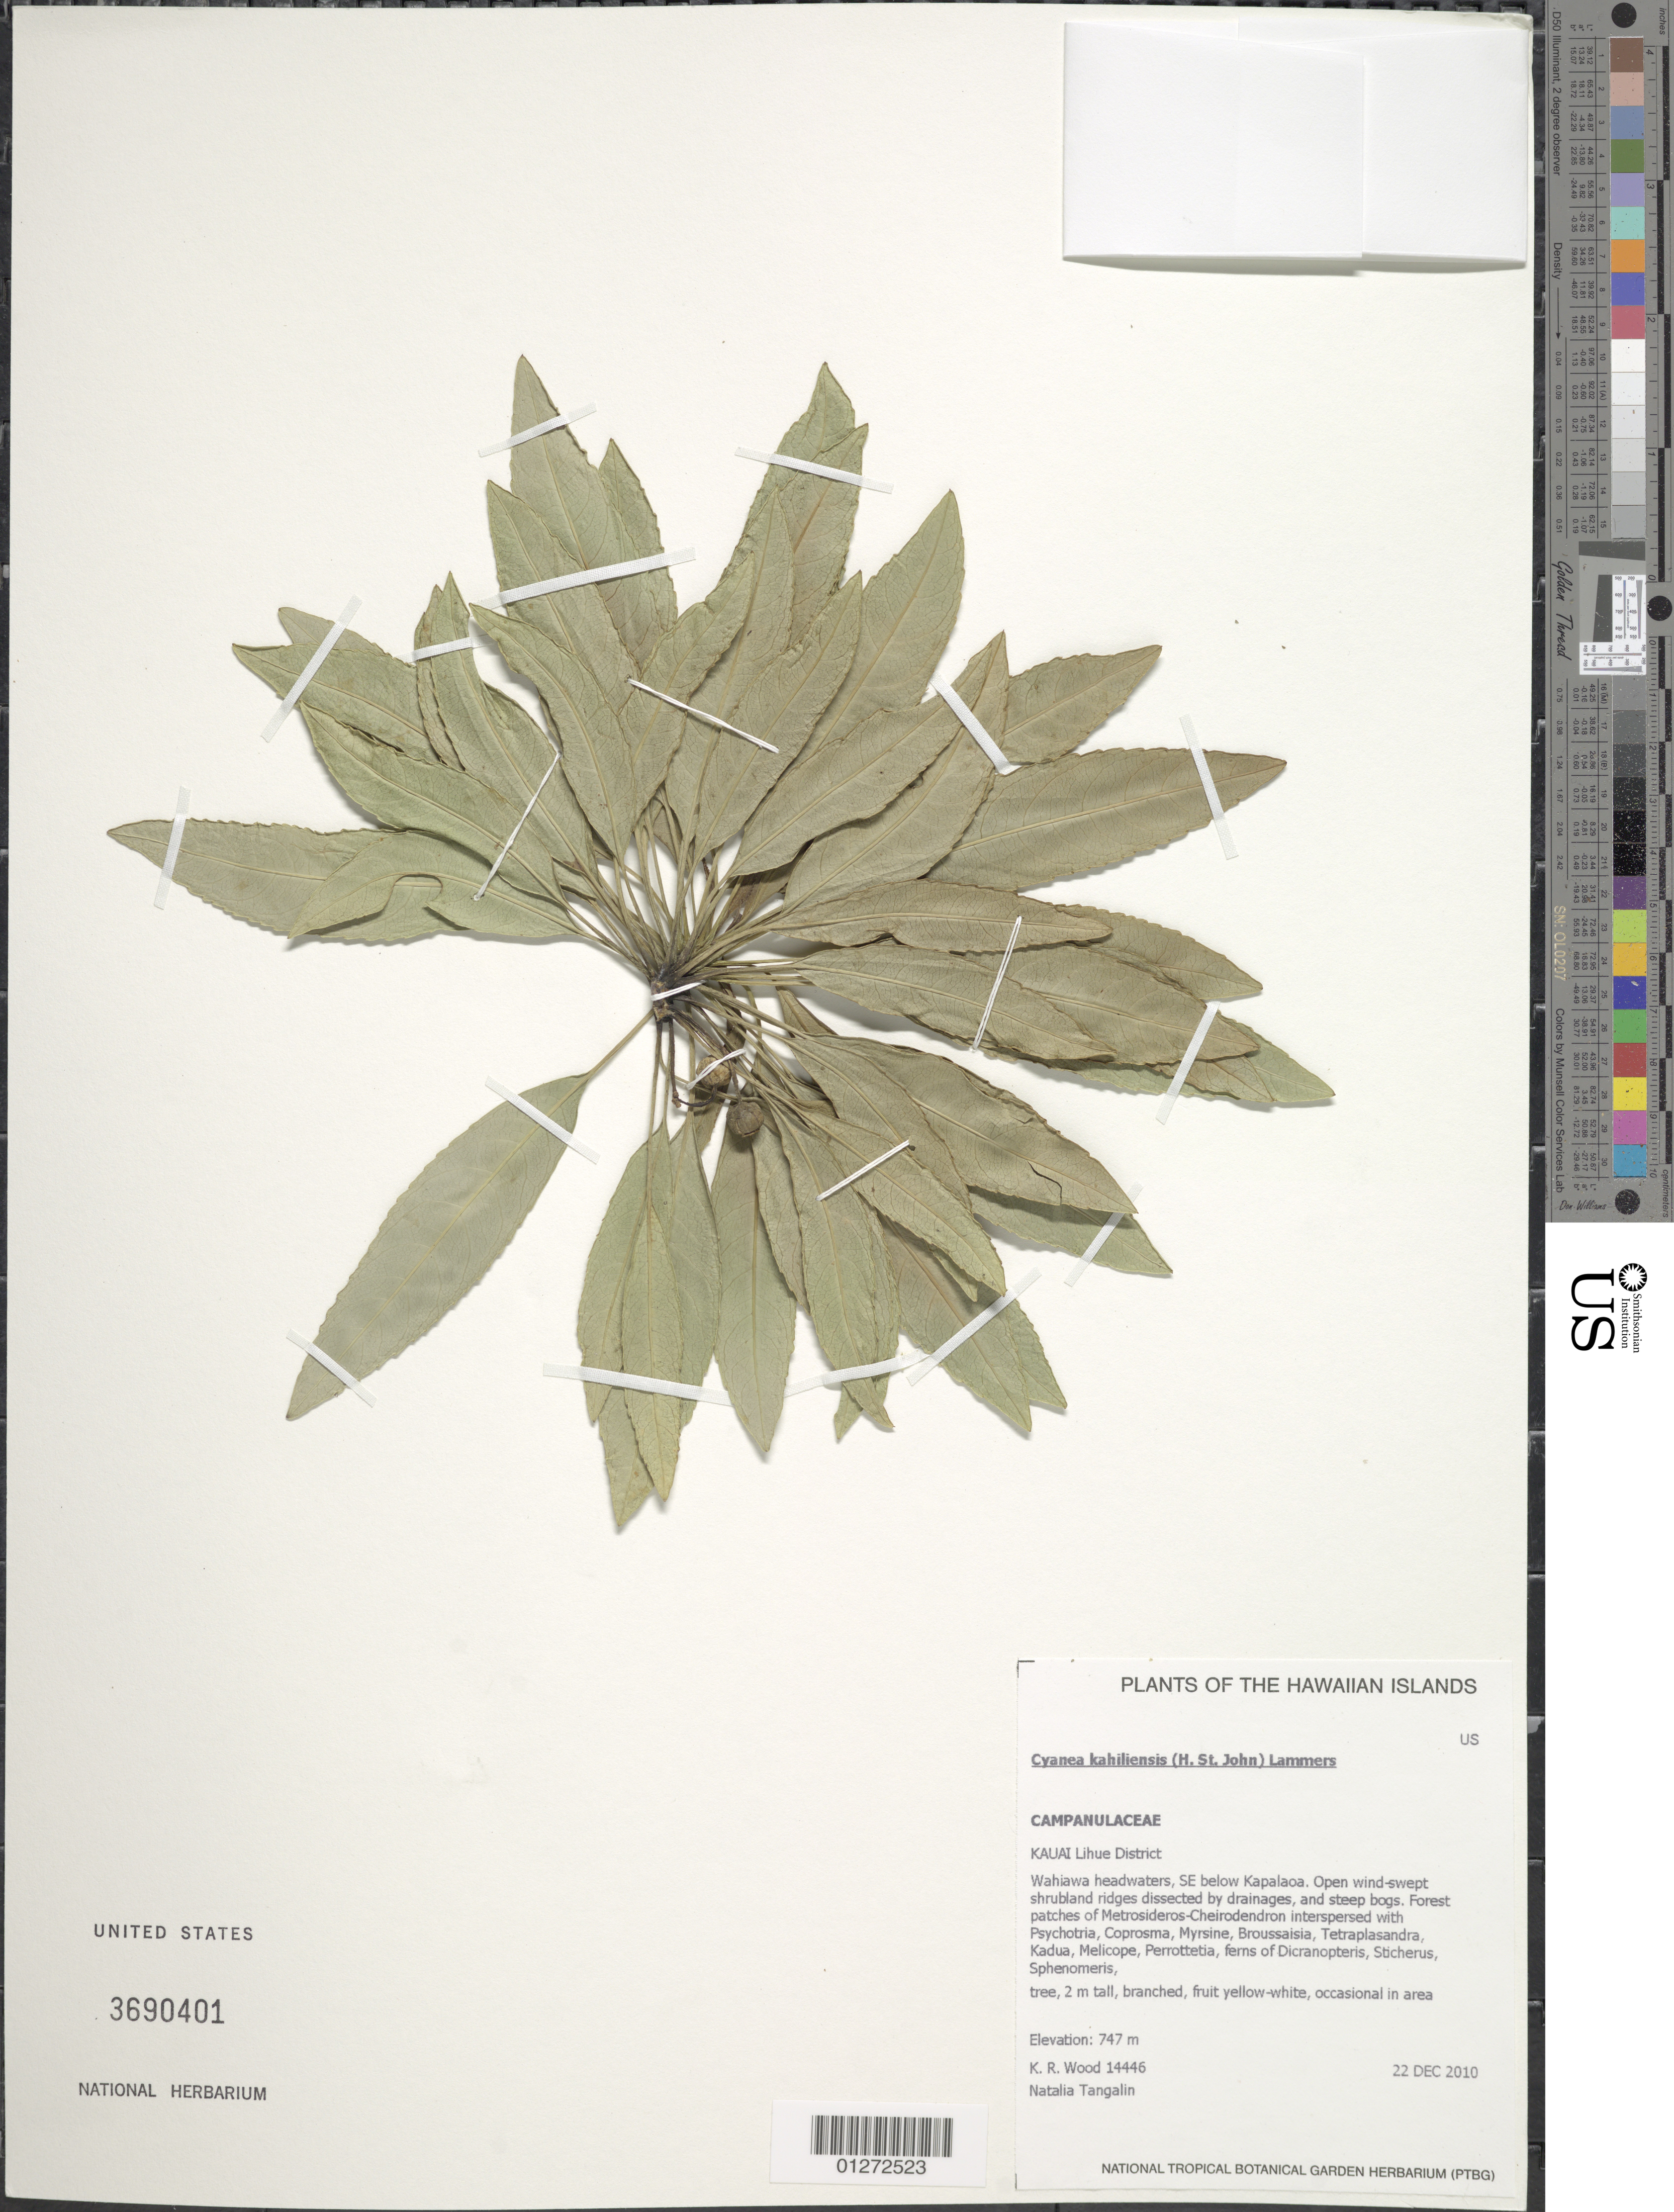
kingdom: Plantae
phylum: Tracheophyta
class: Magnoliopsida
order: Asterales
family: Campanulaceae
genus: Cyanea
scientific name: Cyanea kahiliensis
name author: (H. St. John) Lammers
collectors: K. R. Wood & N. Tangalin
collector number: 14446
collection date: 2010-12-22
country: United States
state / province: Hawaii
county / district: Kauai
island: Kaua'i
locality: Lihue District, Wahiawa headwater, SE below Kapalaoa.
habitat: Open windswept shrubland ridges dissected by drainages and steep bogs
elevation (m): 777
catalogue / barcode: US 3690401